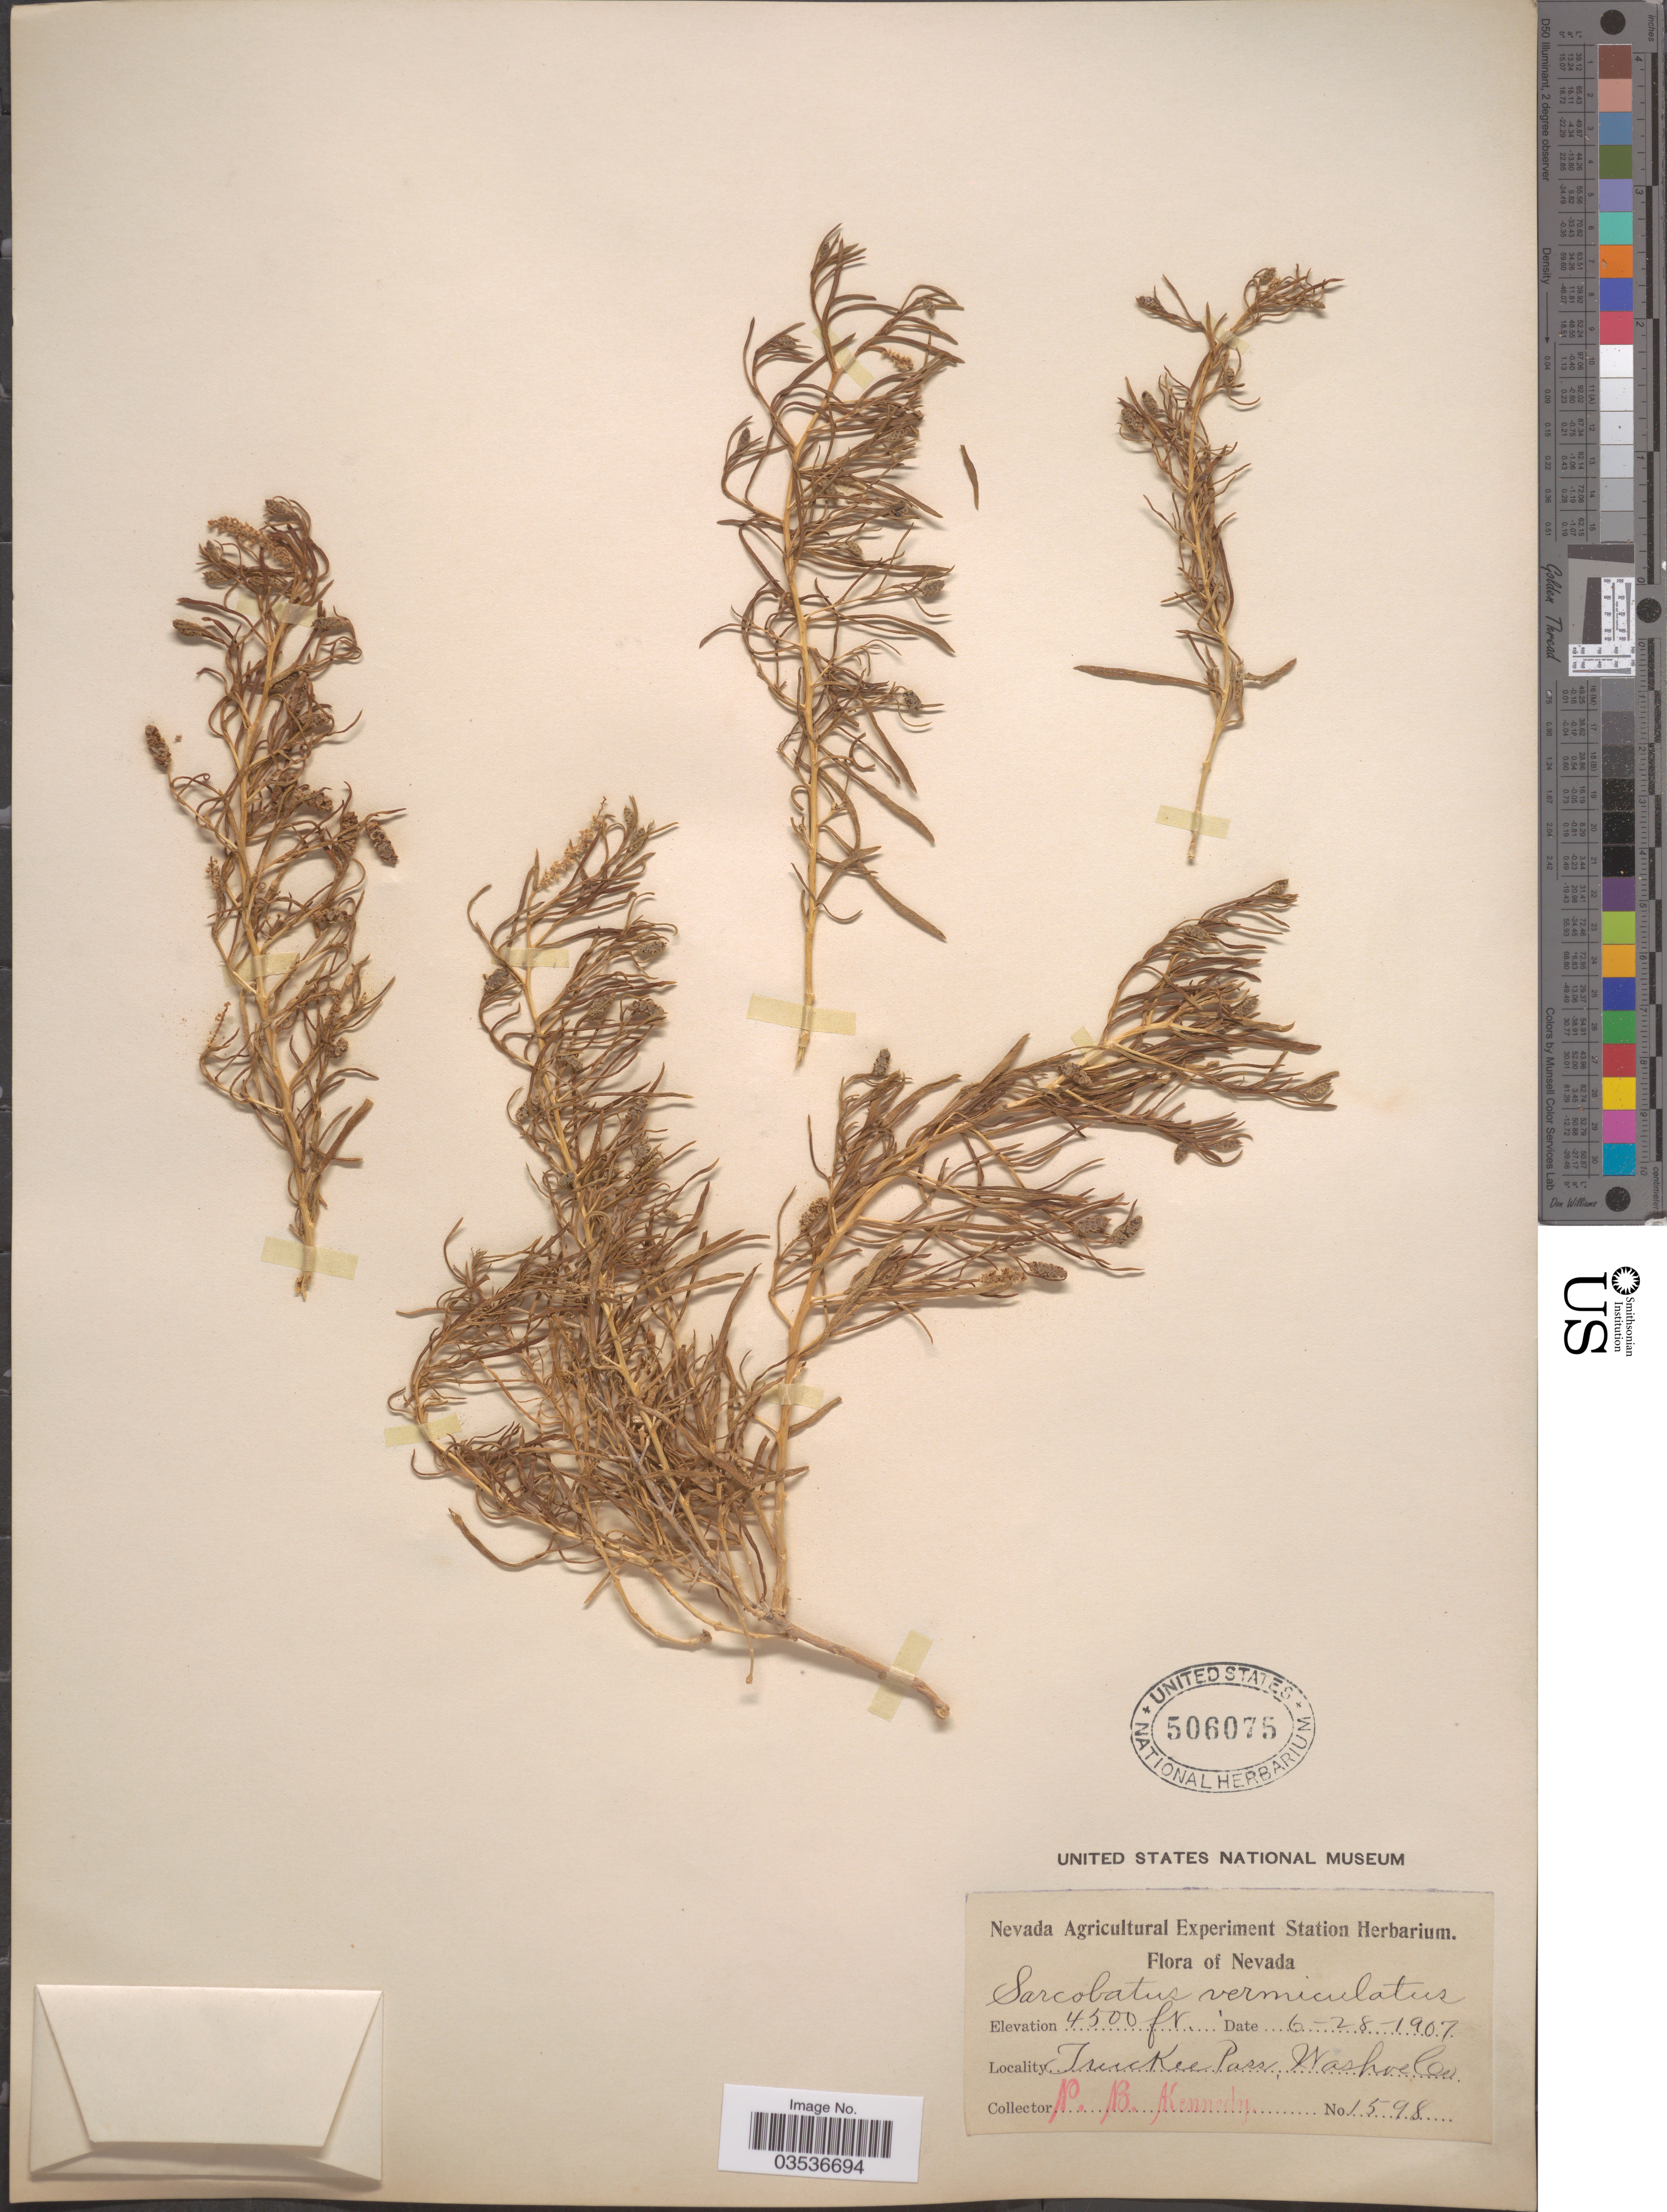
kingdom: Plantae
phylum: Tracheophyta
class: Magnoliopsida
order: Caryophyllales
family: Sarcobataceae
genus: Sarcobatus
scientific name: Sarcobatus vermiculatus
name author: (Hook.) Torr.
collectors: P. B. Kennedy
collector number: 1598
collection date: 1907-06-28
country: United States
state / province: Nevada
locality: Truckee Pass, Washoe Co.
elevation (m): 1372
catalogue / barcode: US 506075